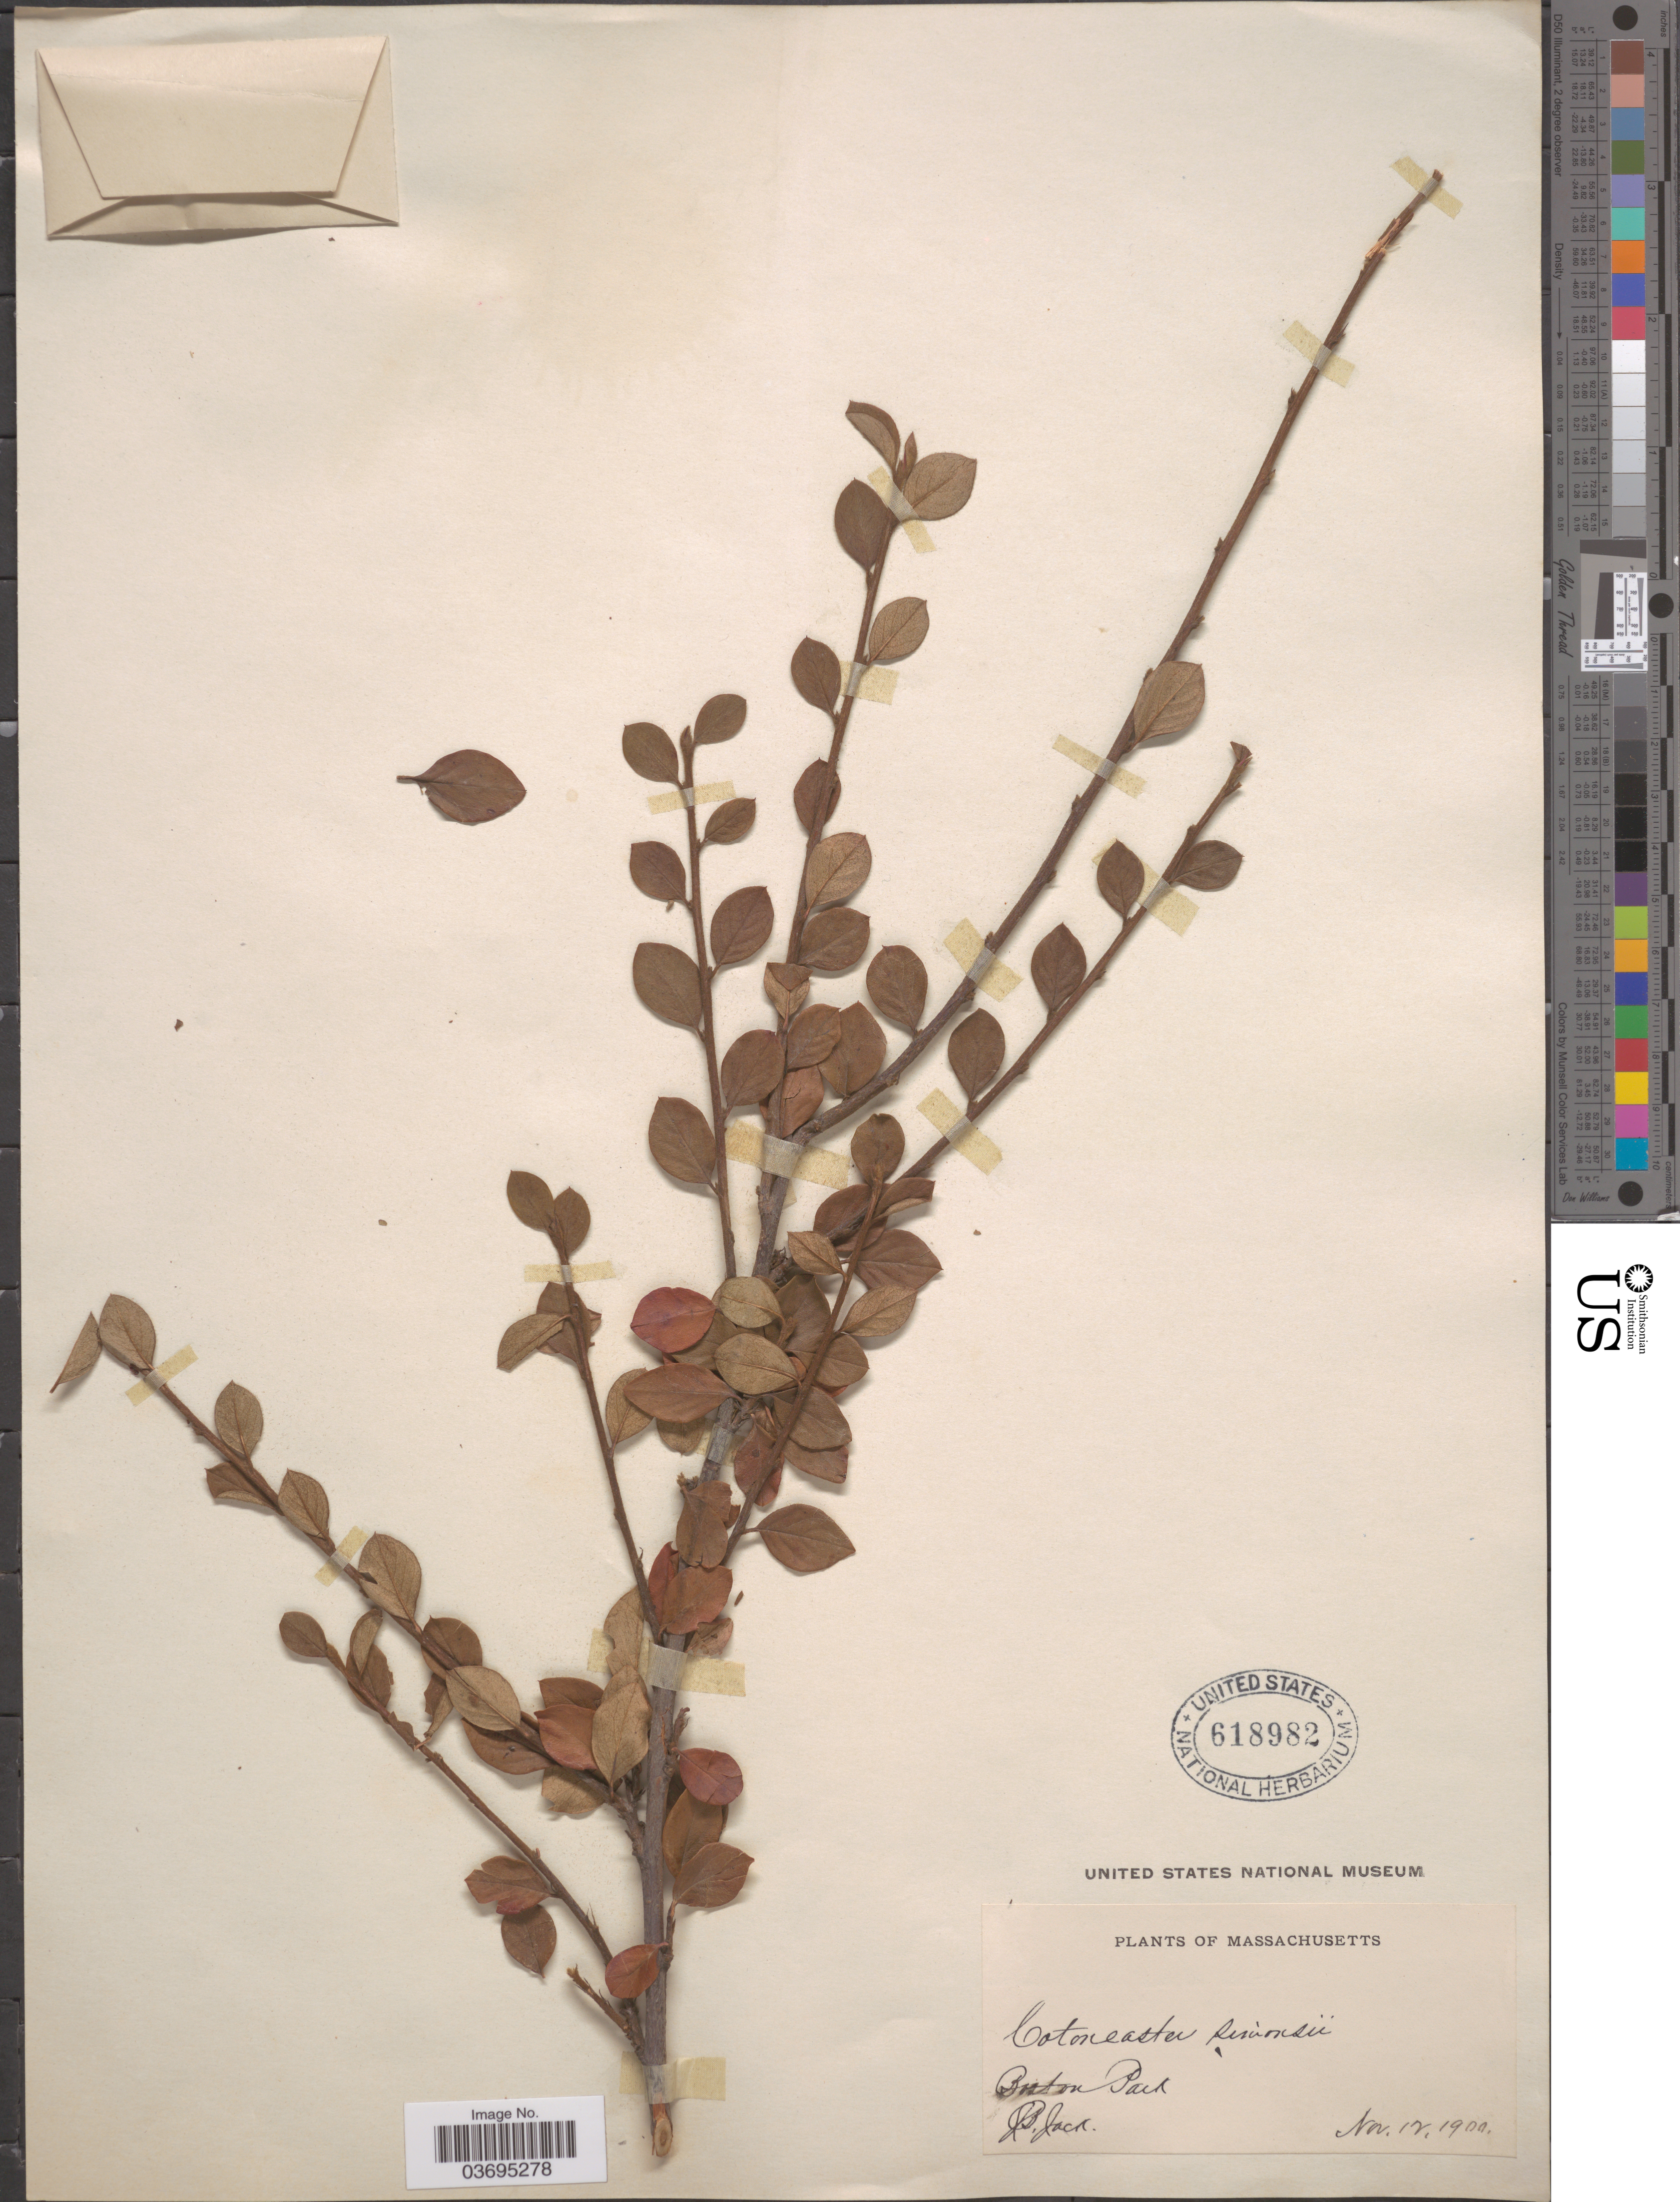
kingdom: Plantae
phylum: Tracheophyta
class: Magnoliopsida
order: Rosales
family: Rosaceae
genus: Cotoneaster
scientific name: Cotoneaster simondsii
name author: (Hort. ex Baker) Dippel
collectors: J. B. Jack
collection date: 1900-11-12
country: United States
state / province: Massachusetts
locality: Boston Park.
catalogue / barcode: US 618982